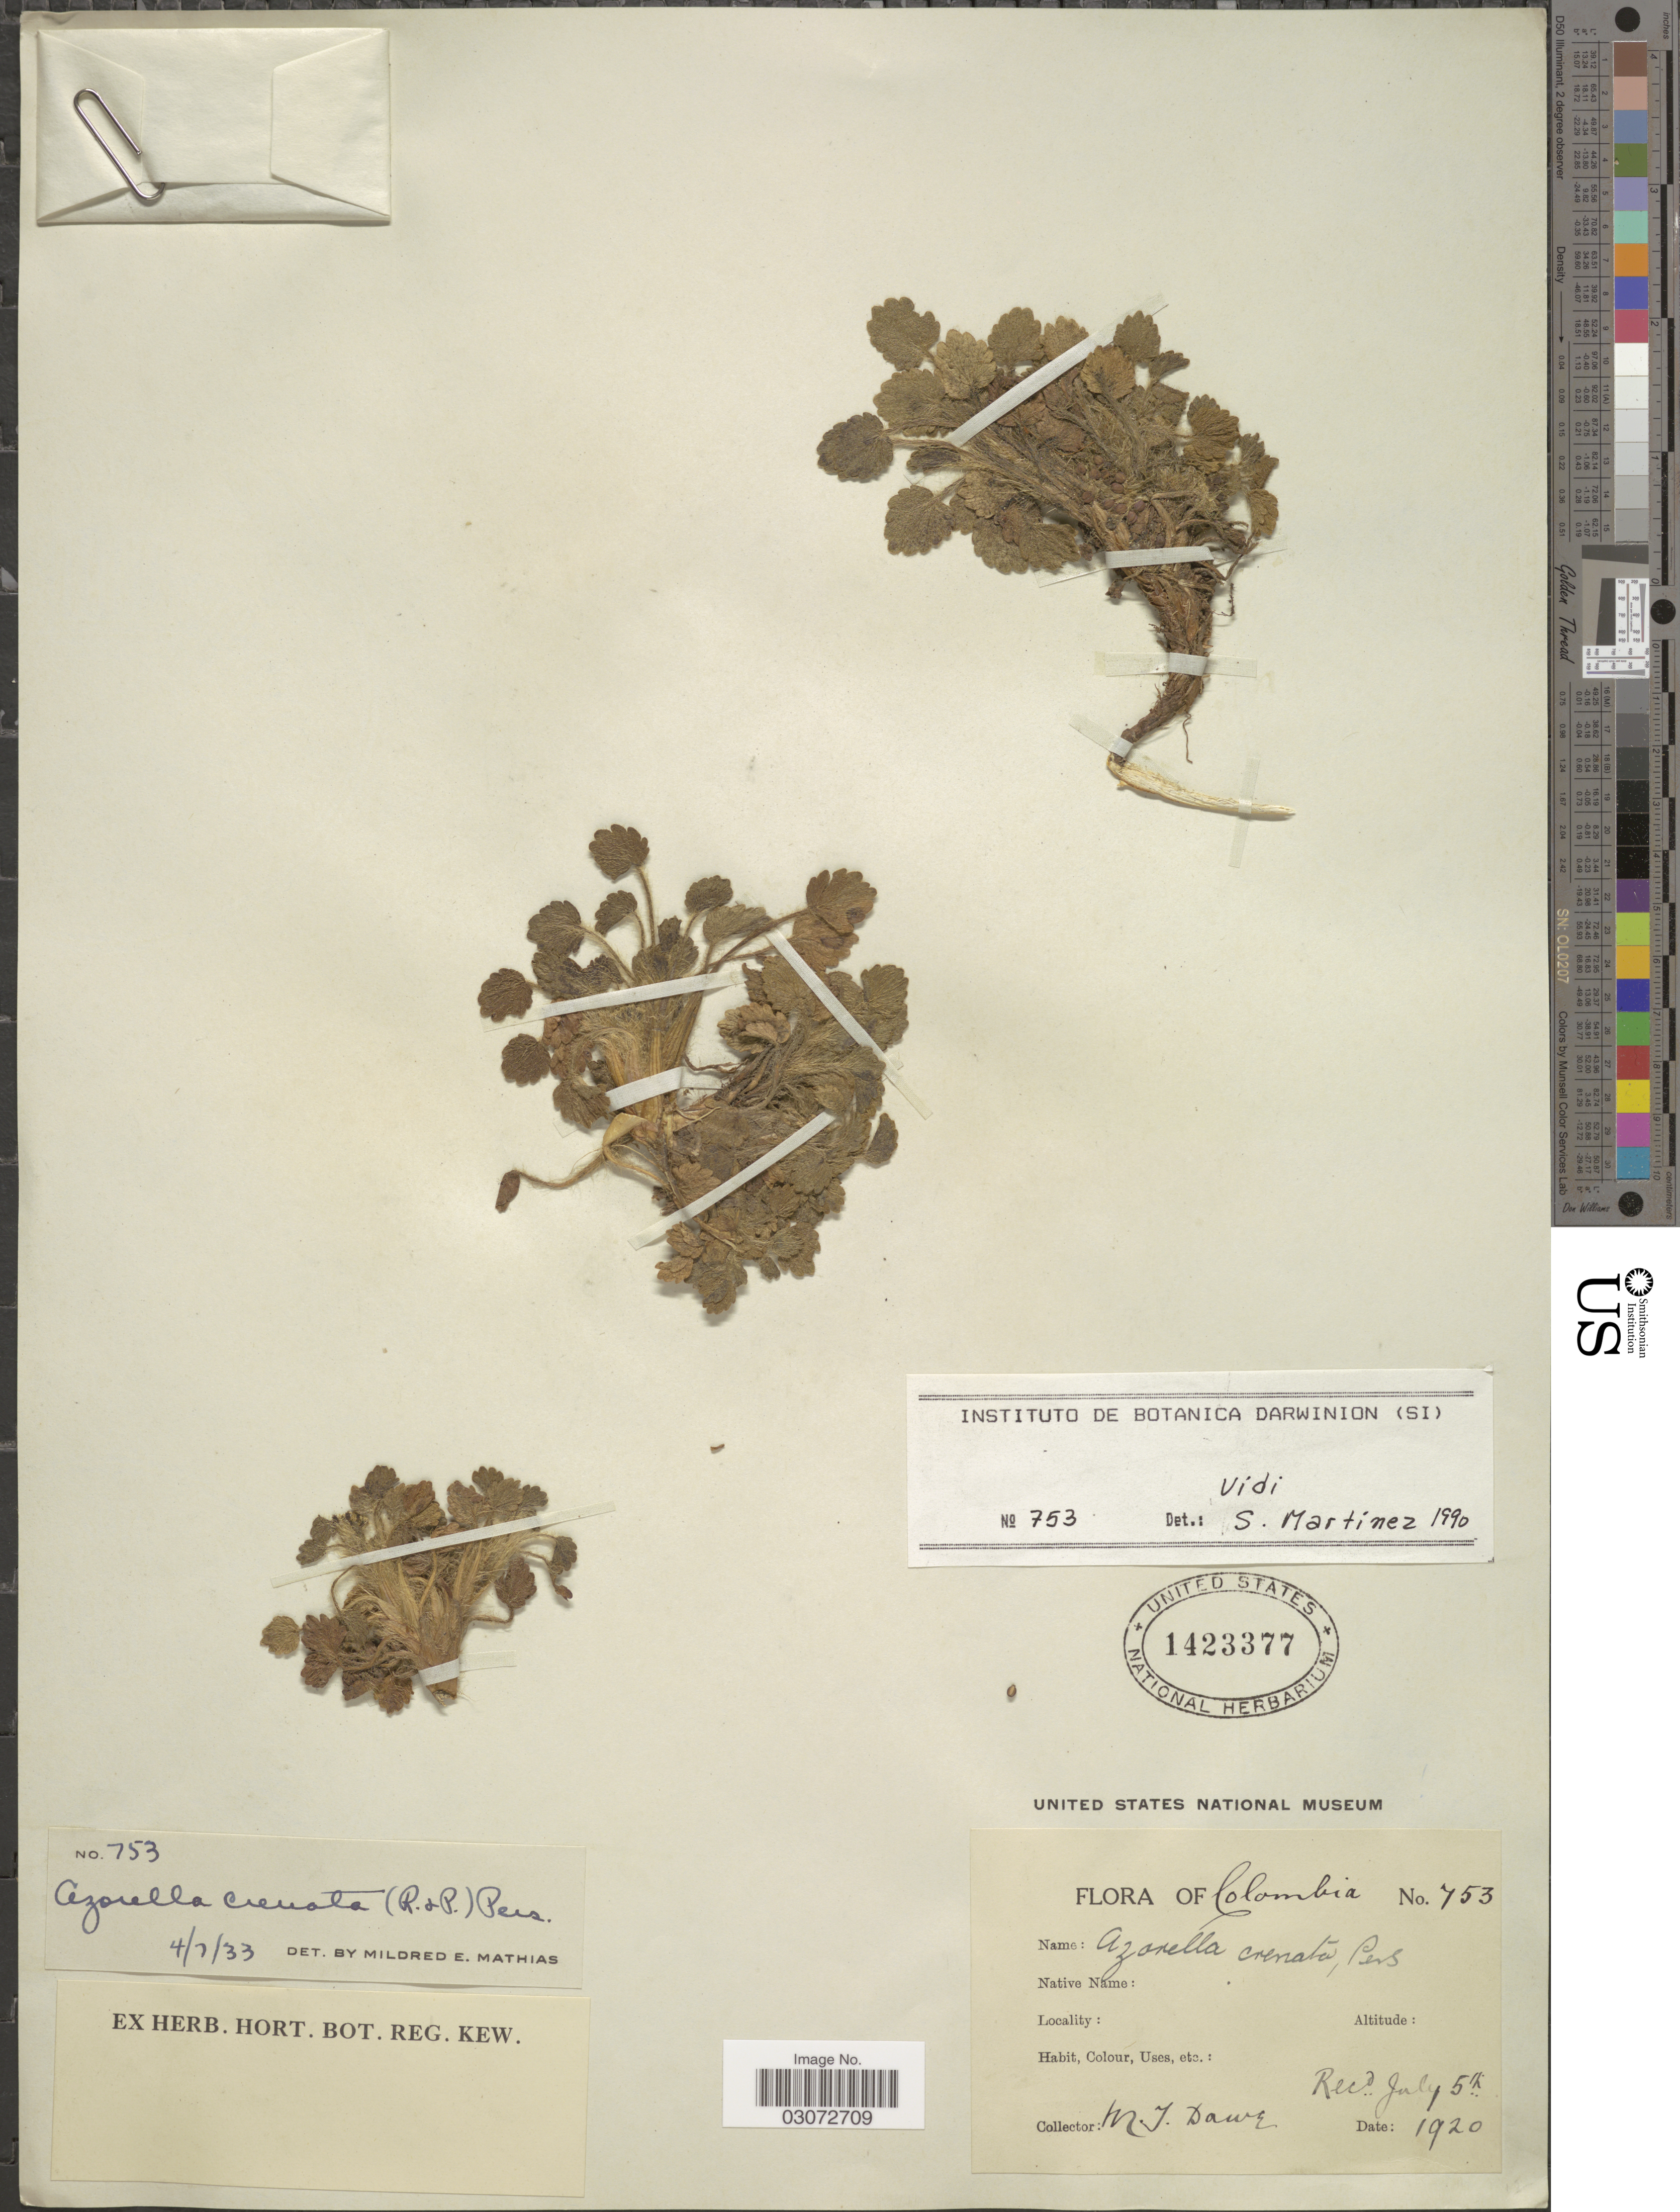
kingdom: Plantae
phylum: Tracheophyta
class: Magnoliopsida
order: Apiales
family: Apiaceae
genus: Azorella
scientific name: Azorella crenata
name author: (Ruiz & Pav.) Pers.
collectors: M. T. Dawe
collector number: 753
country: Colombia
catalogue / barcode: US 1423377